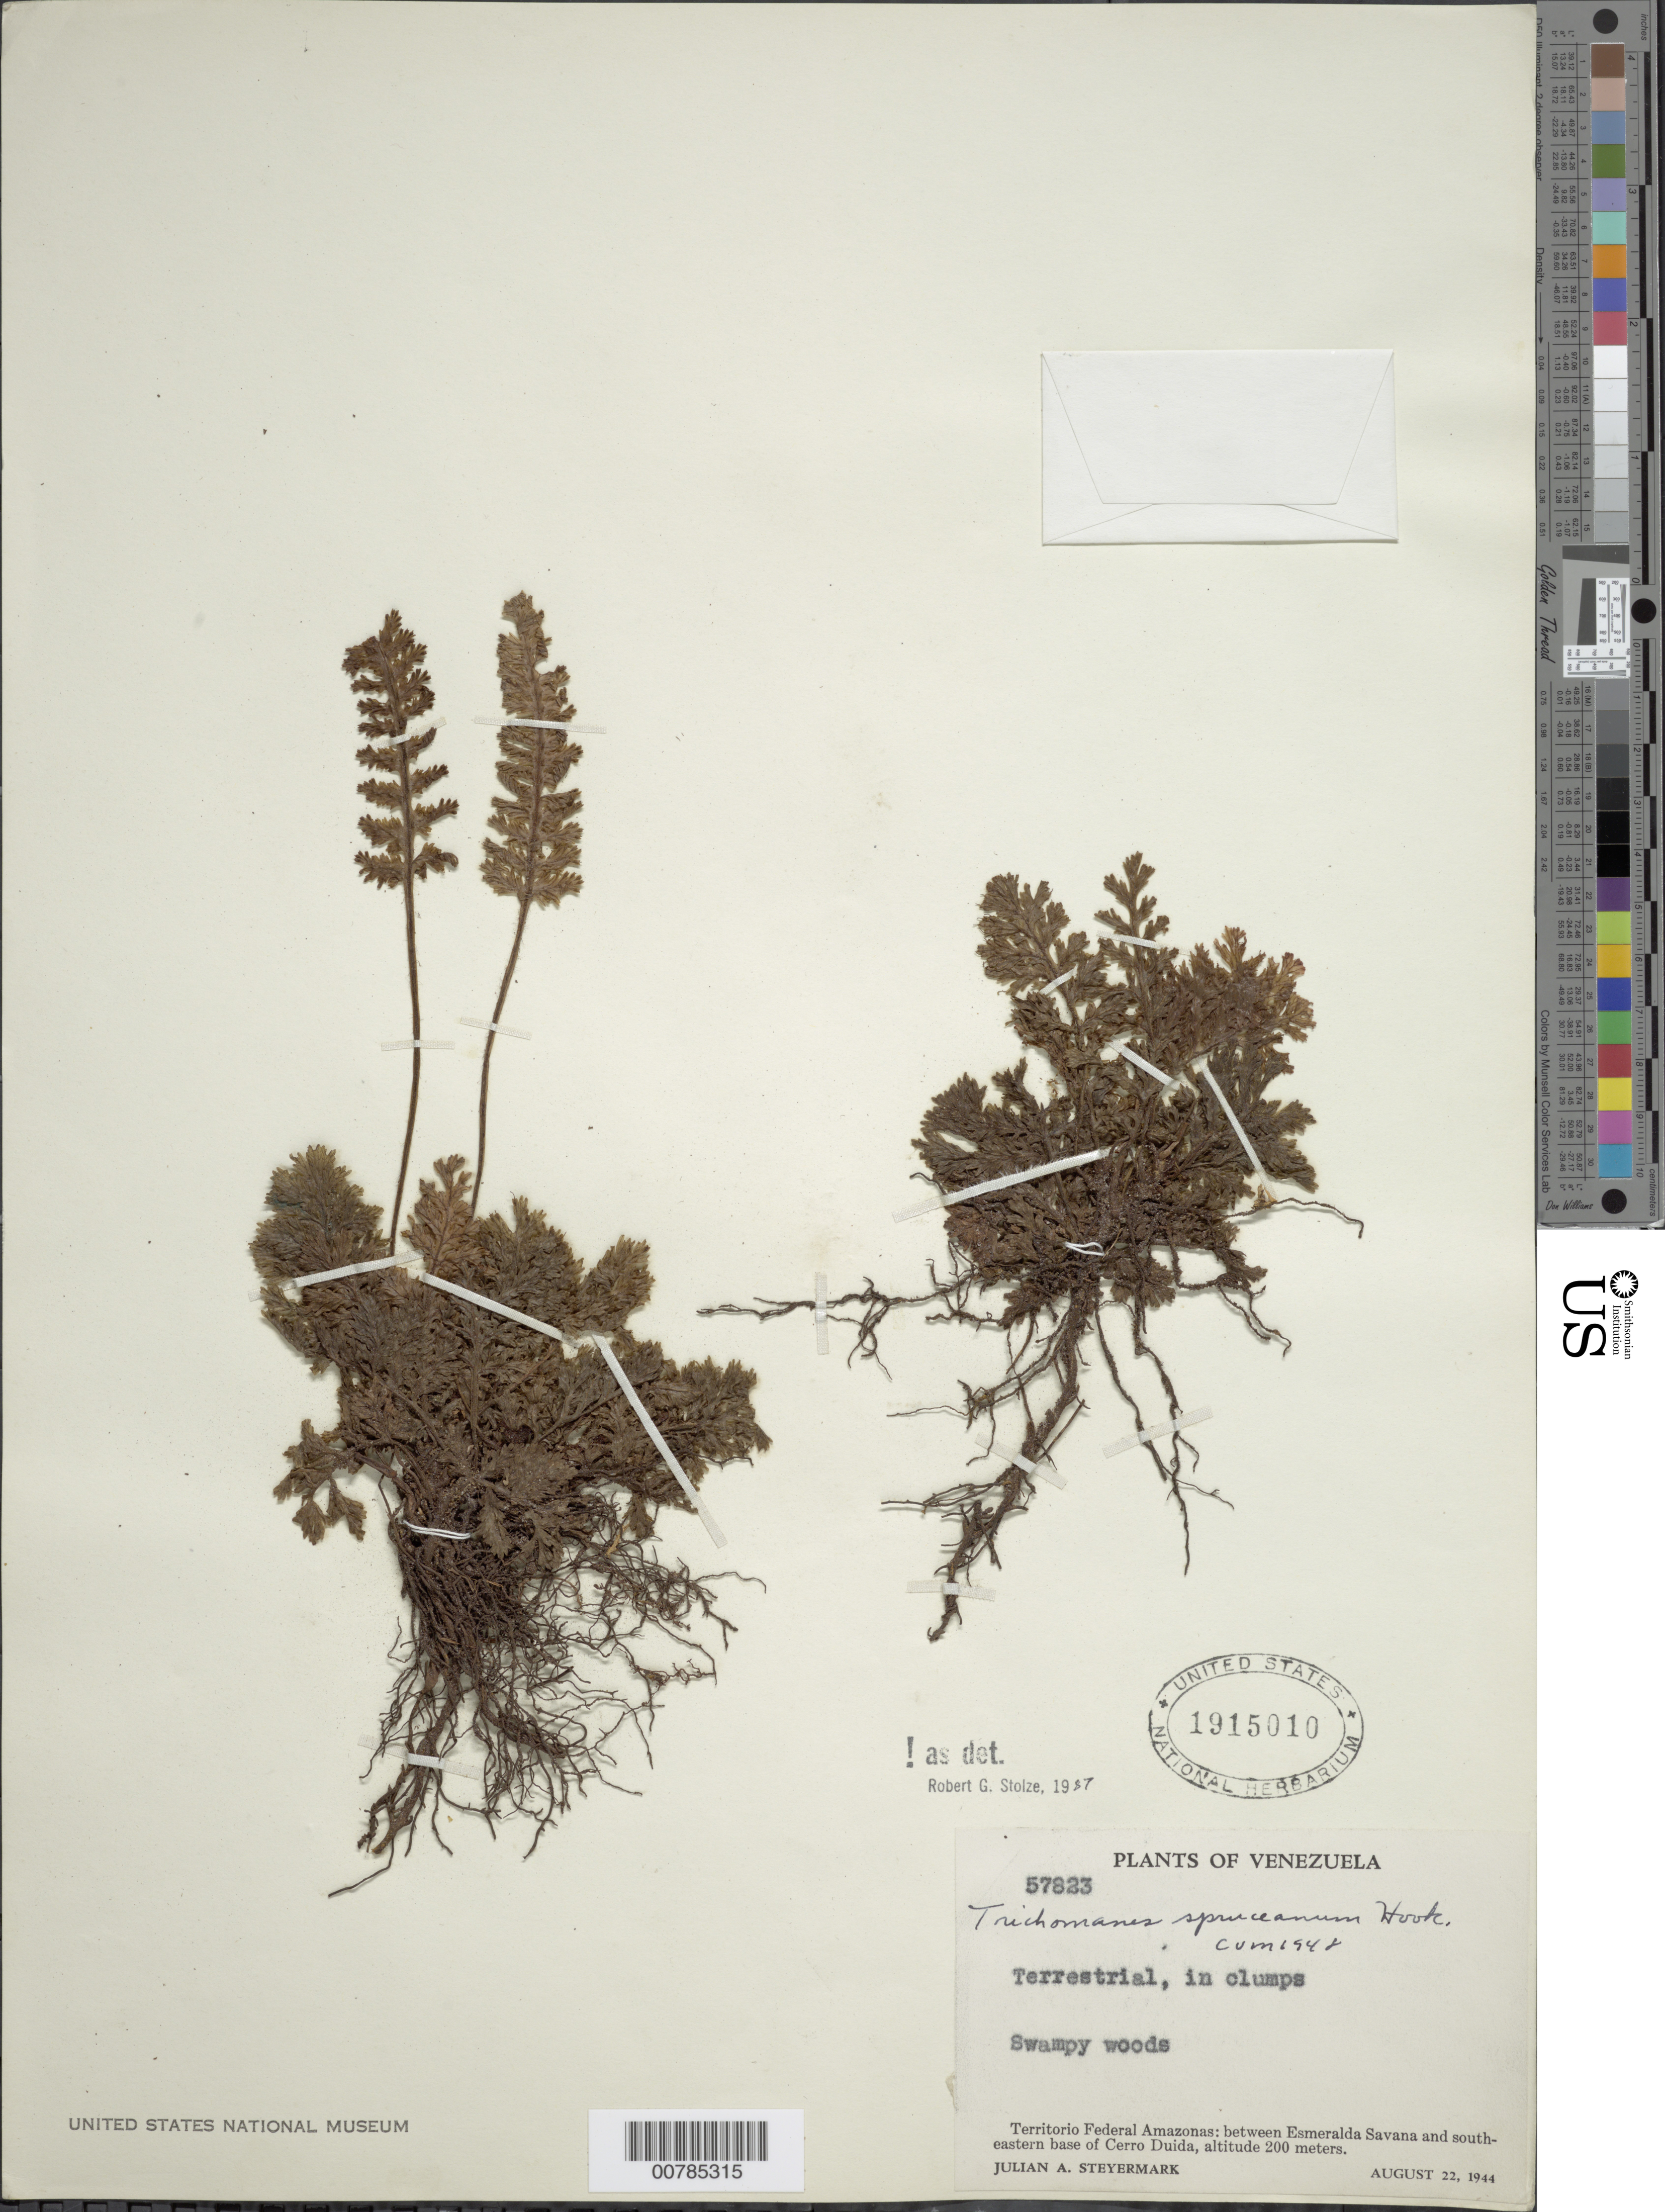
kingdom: Plantae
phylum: Tracheophyta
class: Polypodiopsida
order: Hymenophyllales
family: Hymenophyllaceae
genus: Trichomanes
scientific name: Trichomanes spruceanum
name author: Hook.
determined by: Stolze, R. G.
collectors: J. Steyermark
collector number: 57823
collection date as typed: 22-Aug-44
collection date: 1944-08-22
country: Venezuela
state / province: Amazonas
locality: Cerro Duida, between Esmeralda Savanna and SE Cerro Duida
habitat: Swampy woods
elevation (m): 200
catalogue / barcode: US 1915010